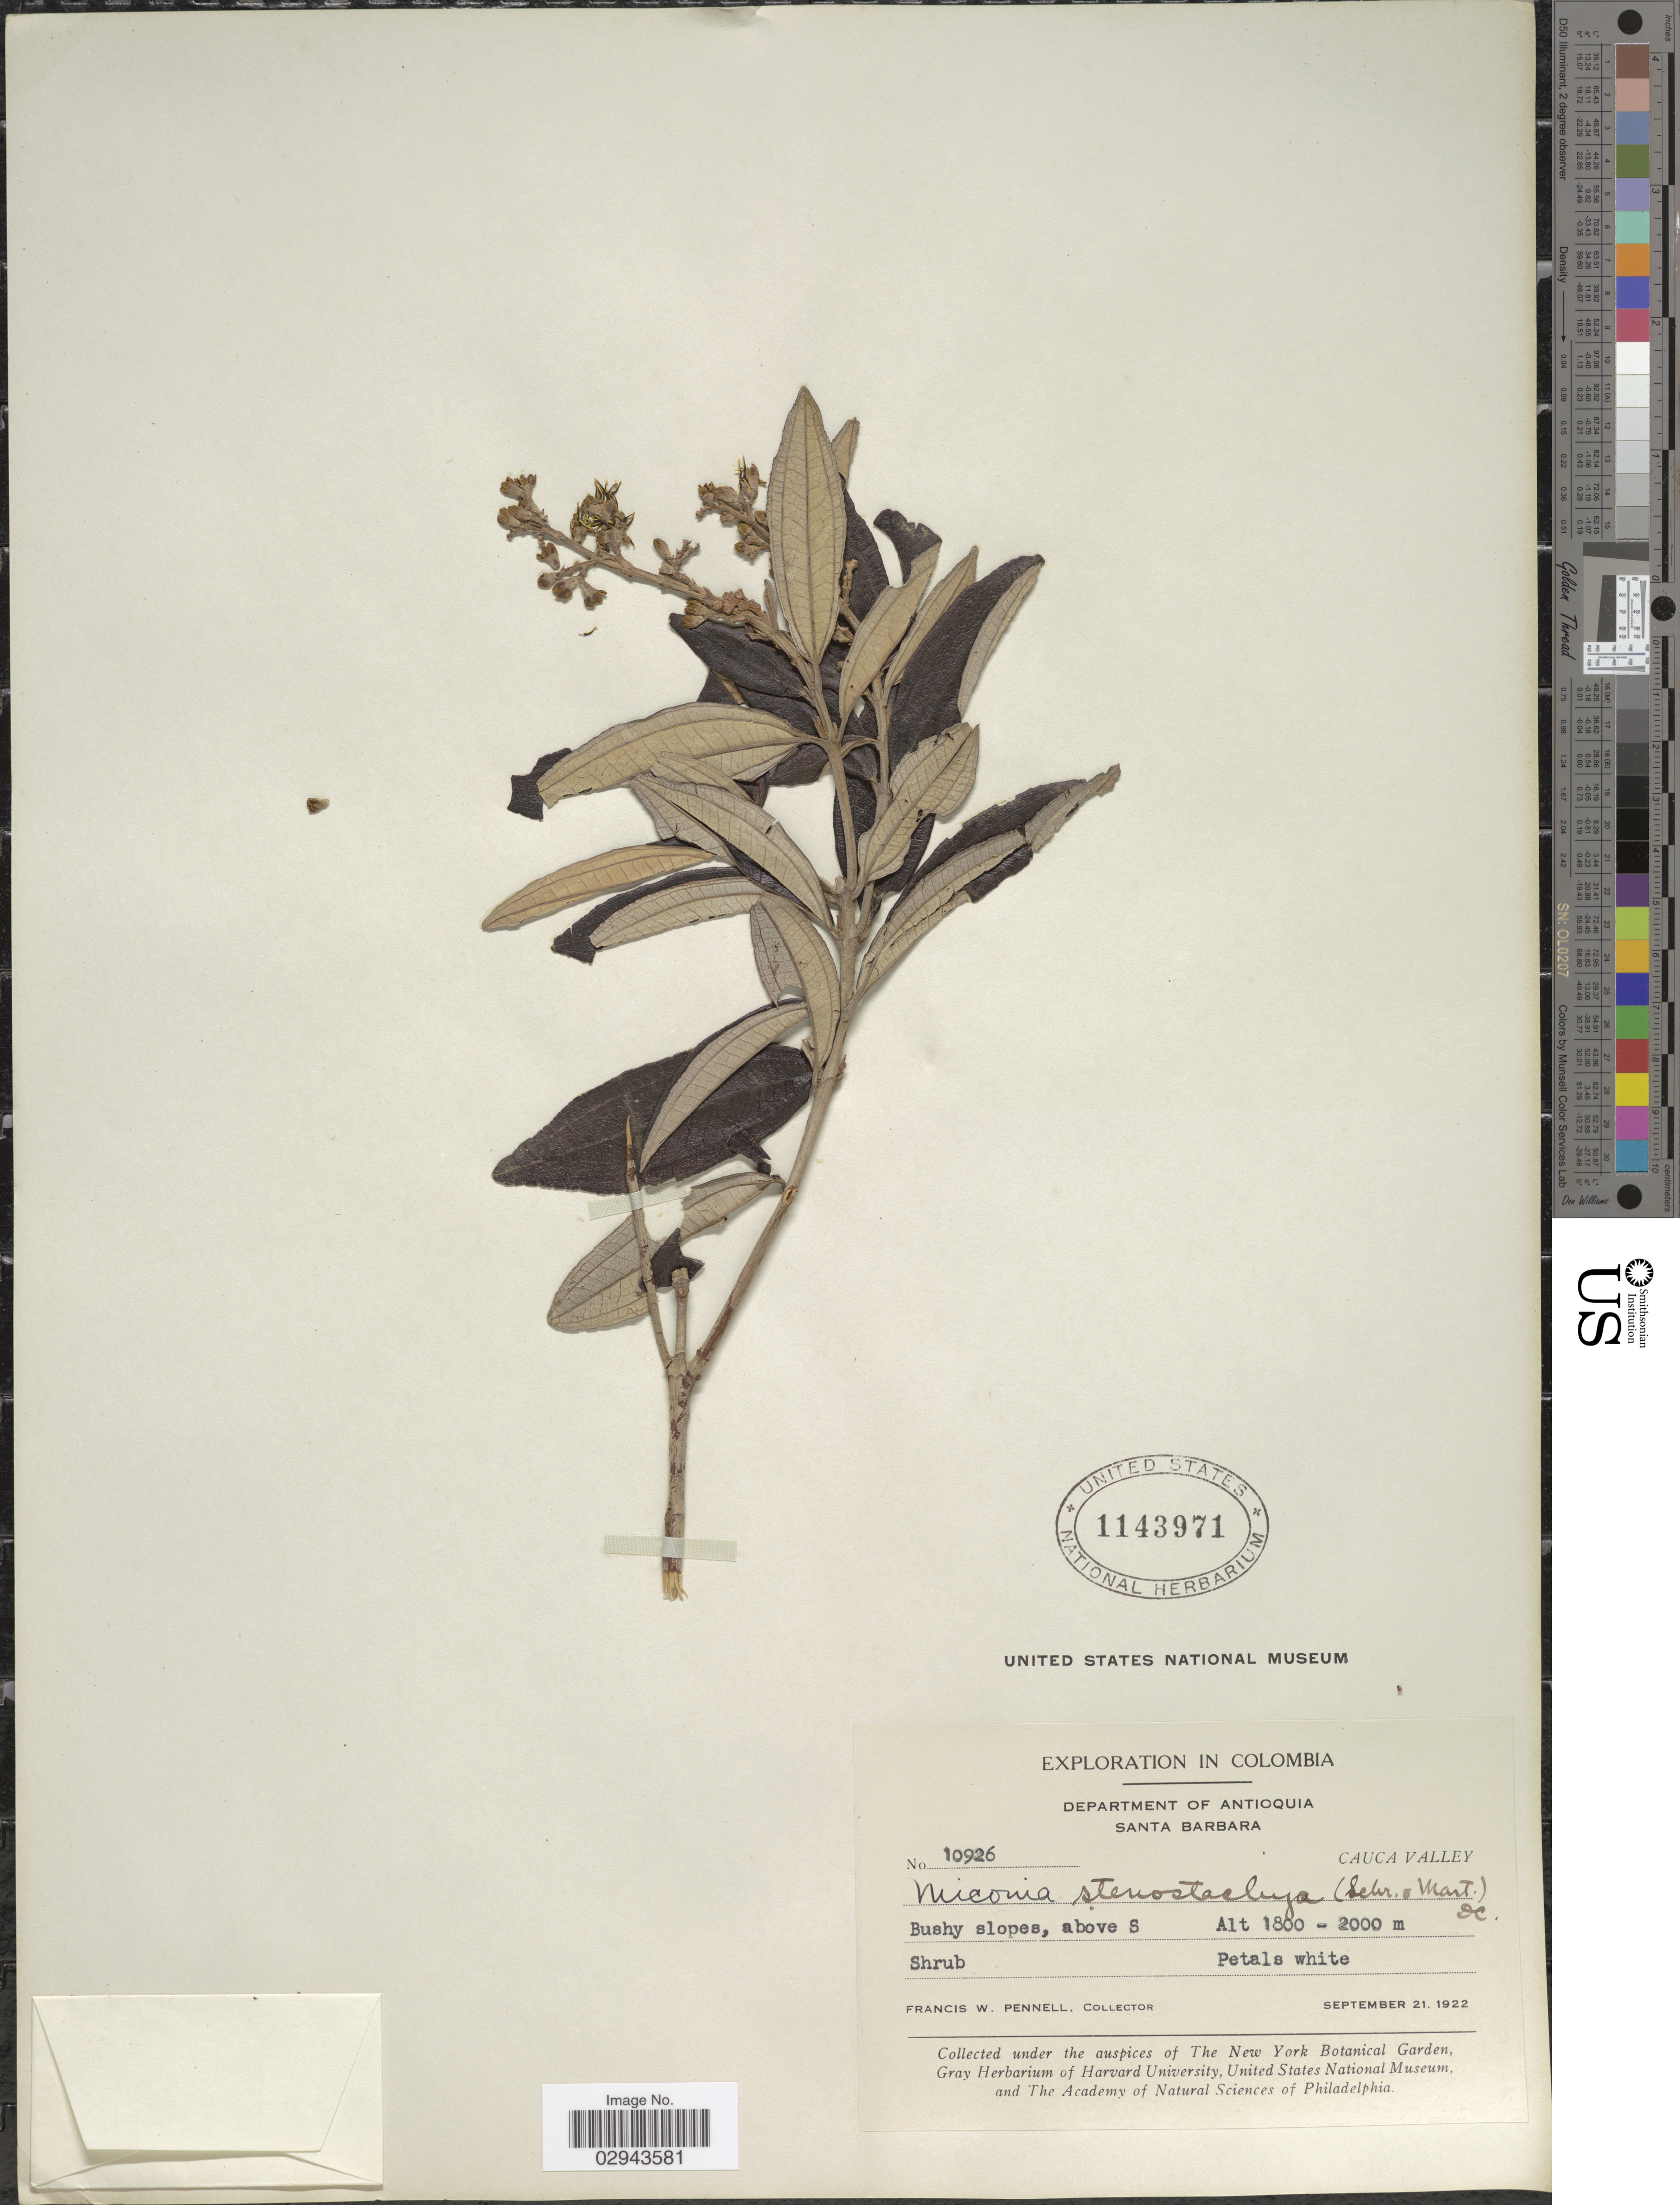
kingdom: Plantae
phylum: Tracheophyta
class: Magnoliopsida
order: Myrtales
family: Melastomataceae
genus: Miconia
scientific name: Miconia stenostachya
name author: DC.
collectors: F. W. Pennell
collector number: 10926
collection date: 1922-09-21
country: Colombia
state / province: Antioquia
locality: Department of Antioquia. Santa Barbara. Cauca Valley. Above S.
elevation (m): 1800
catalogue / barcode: US 1143971